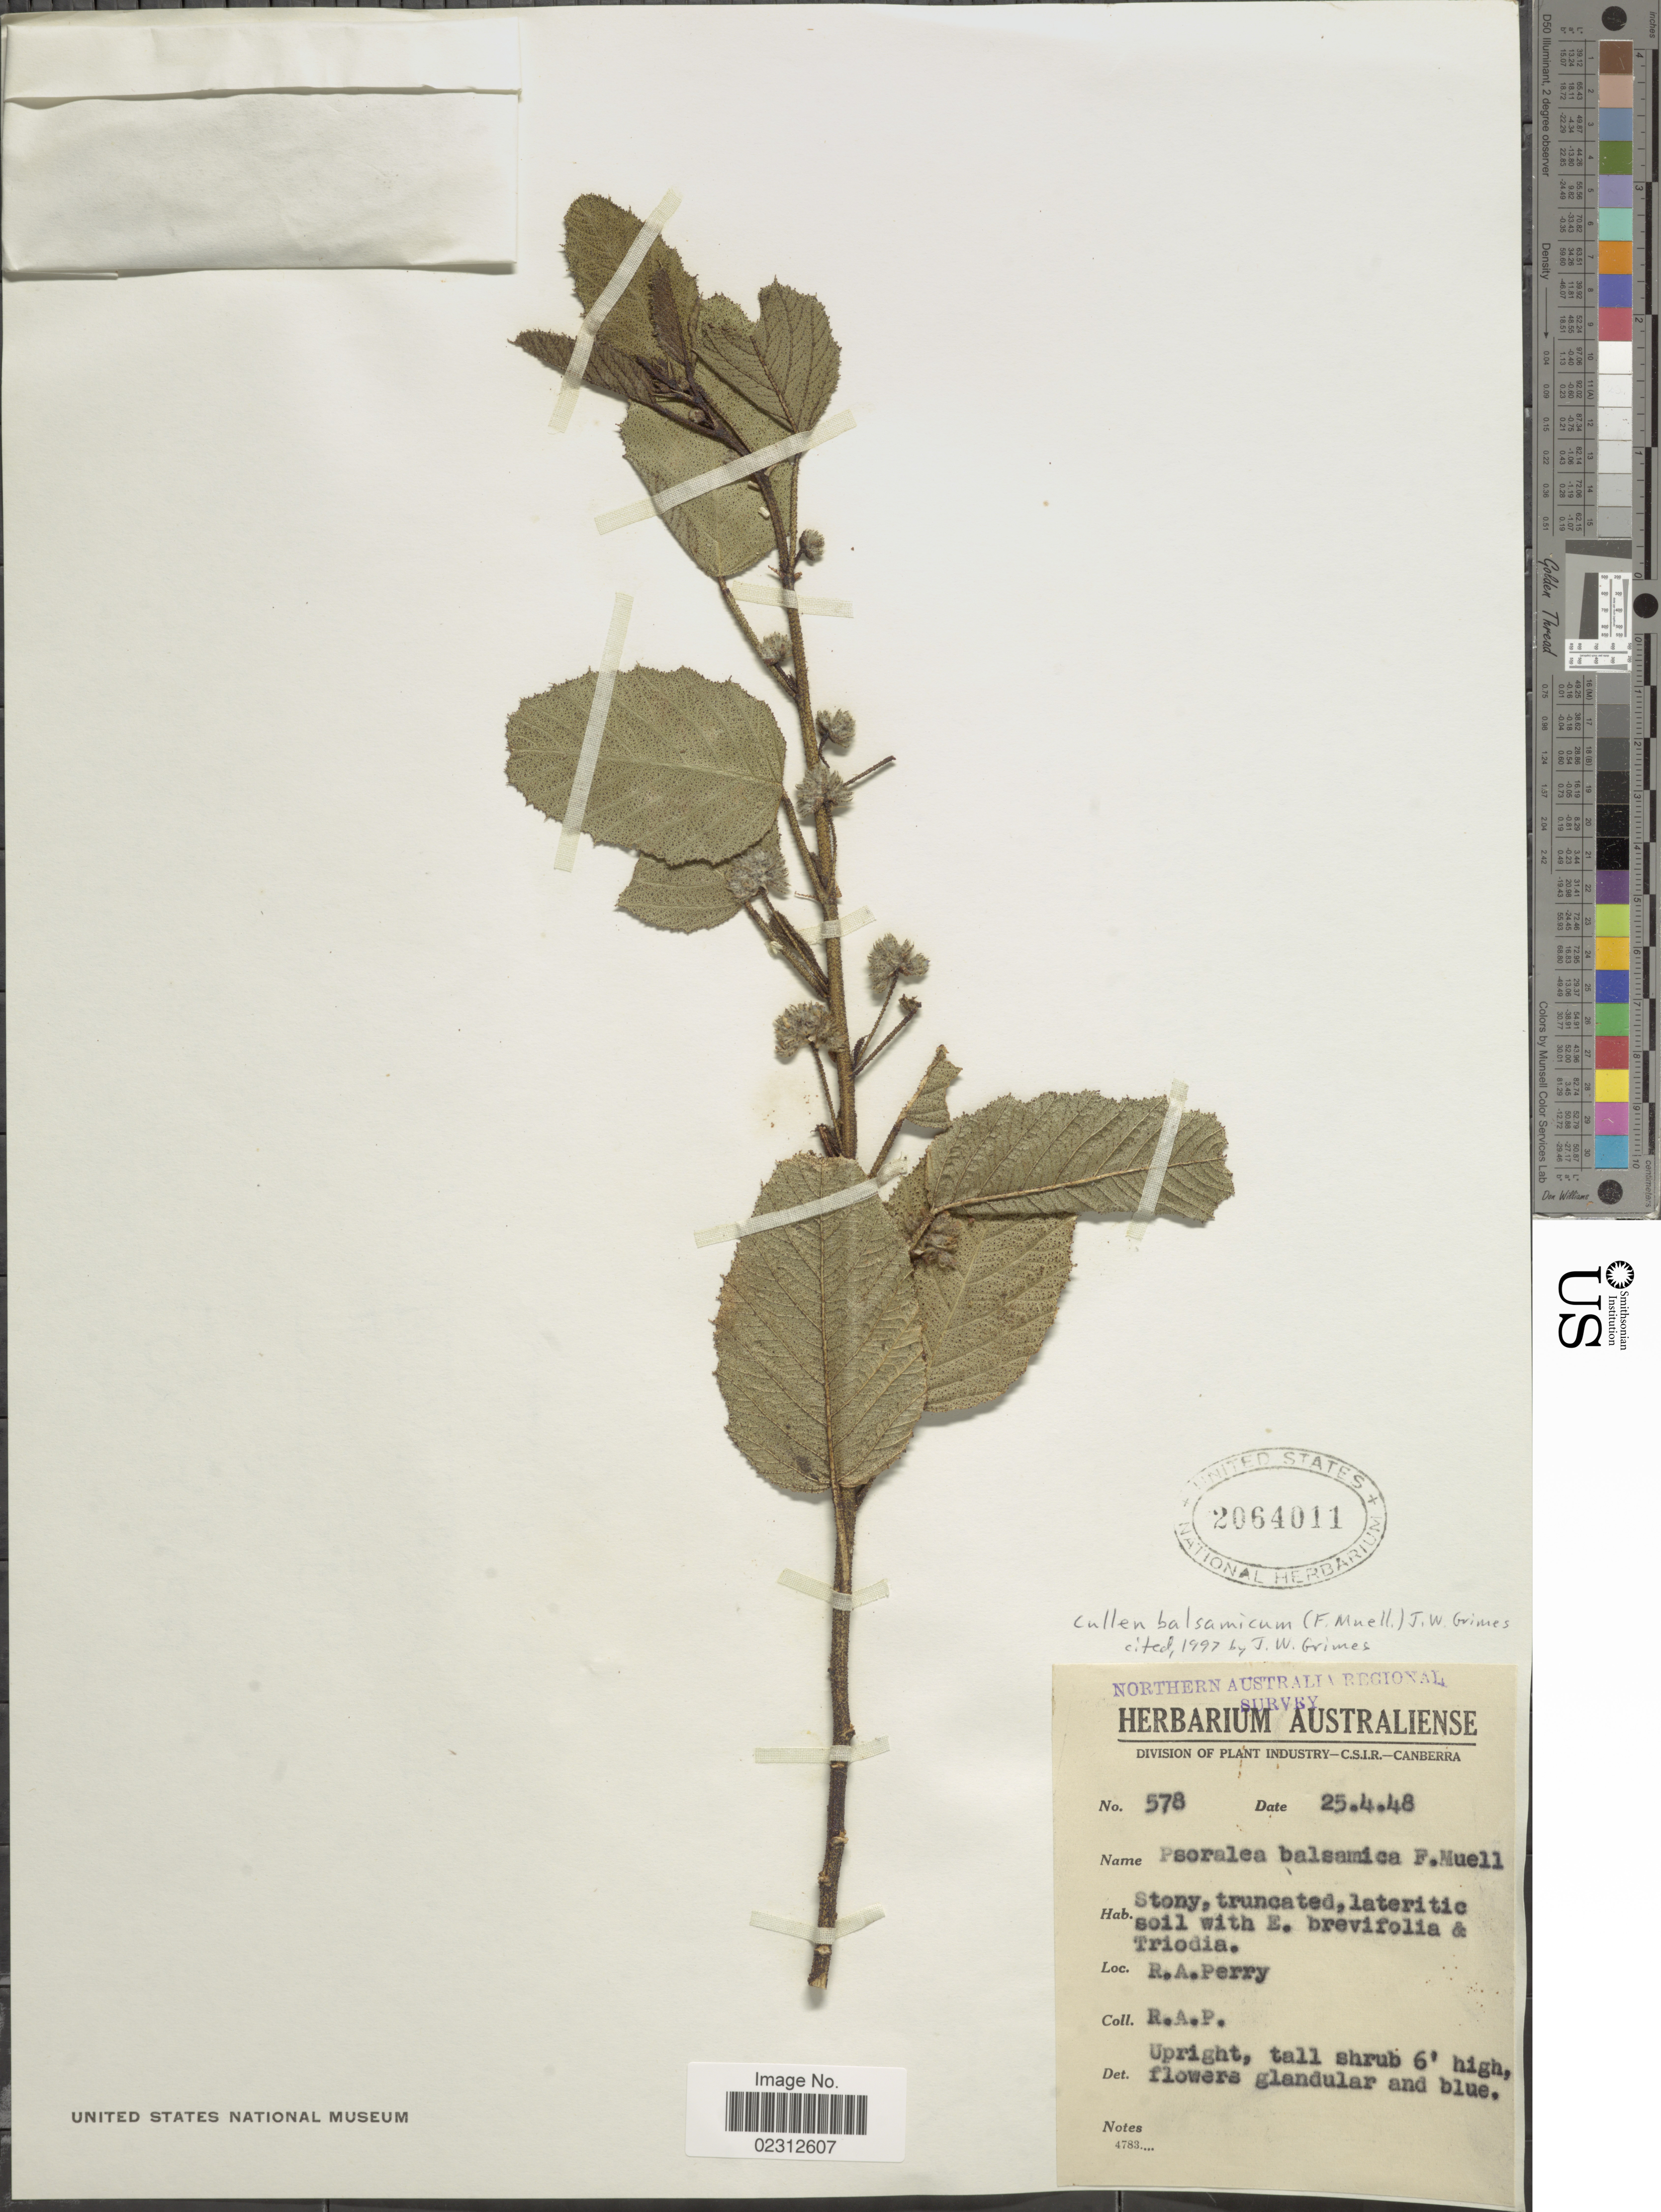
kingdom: Plantae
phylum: Tracheophyta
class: Magnoliopsida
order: Fabales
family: Fabaceae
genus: Cullen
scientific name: Cullen balsamicum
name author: (F. Muell.) J.W. Grimes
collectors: Perry, R. A.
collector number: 578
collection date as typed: Transcribed d/m/y: 25/4/48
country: Australia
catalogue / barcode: US 2064011